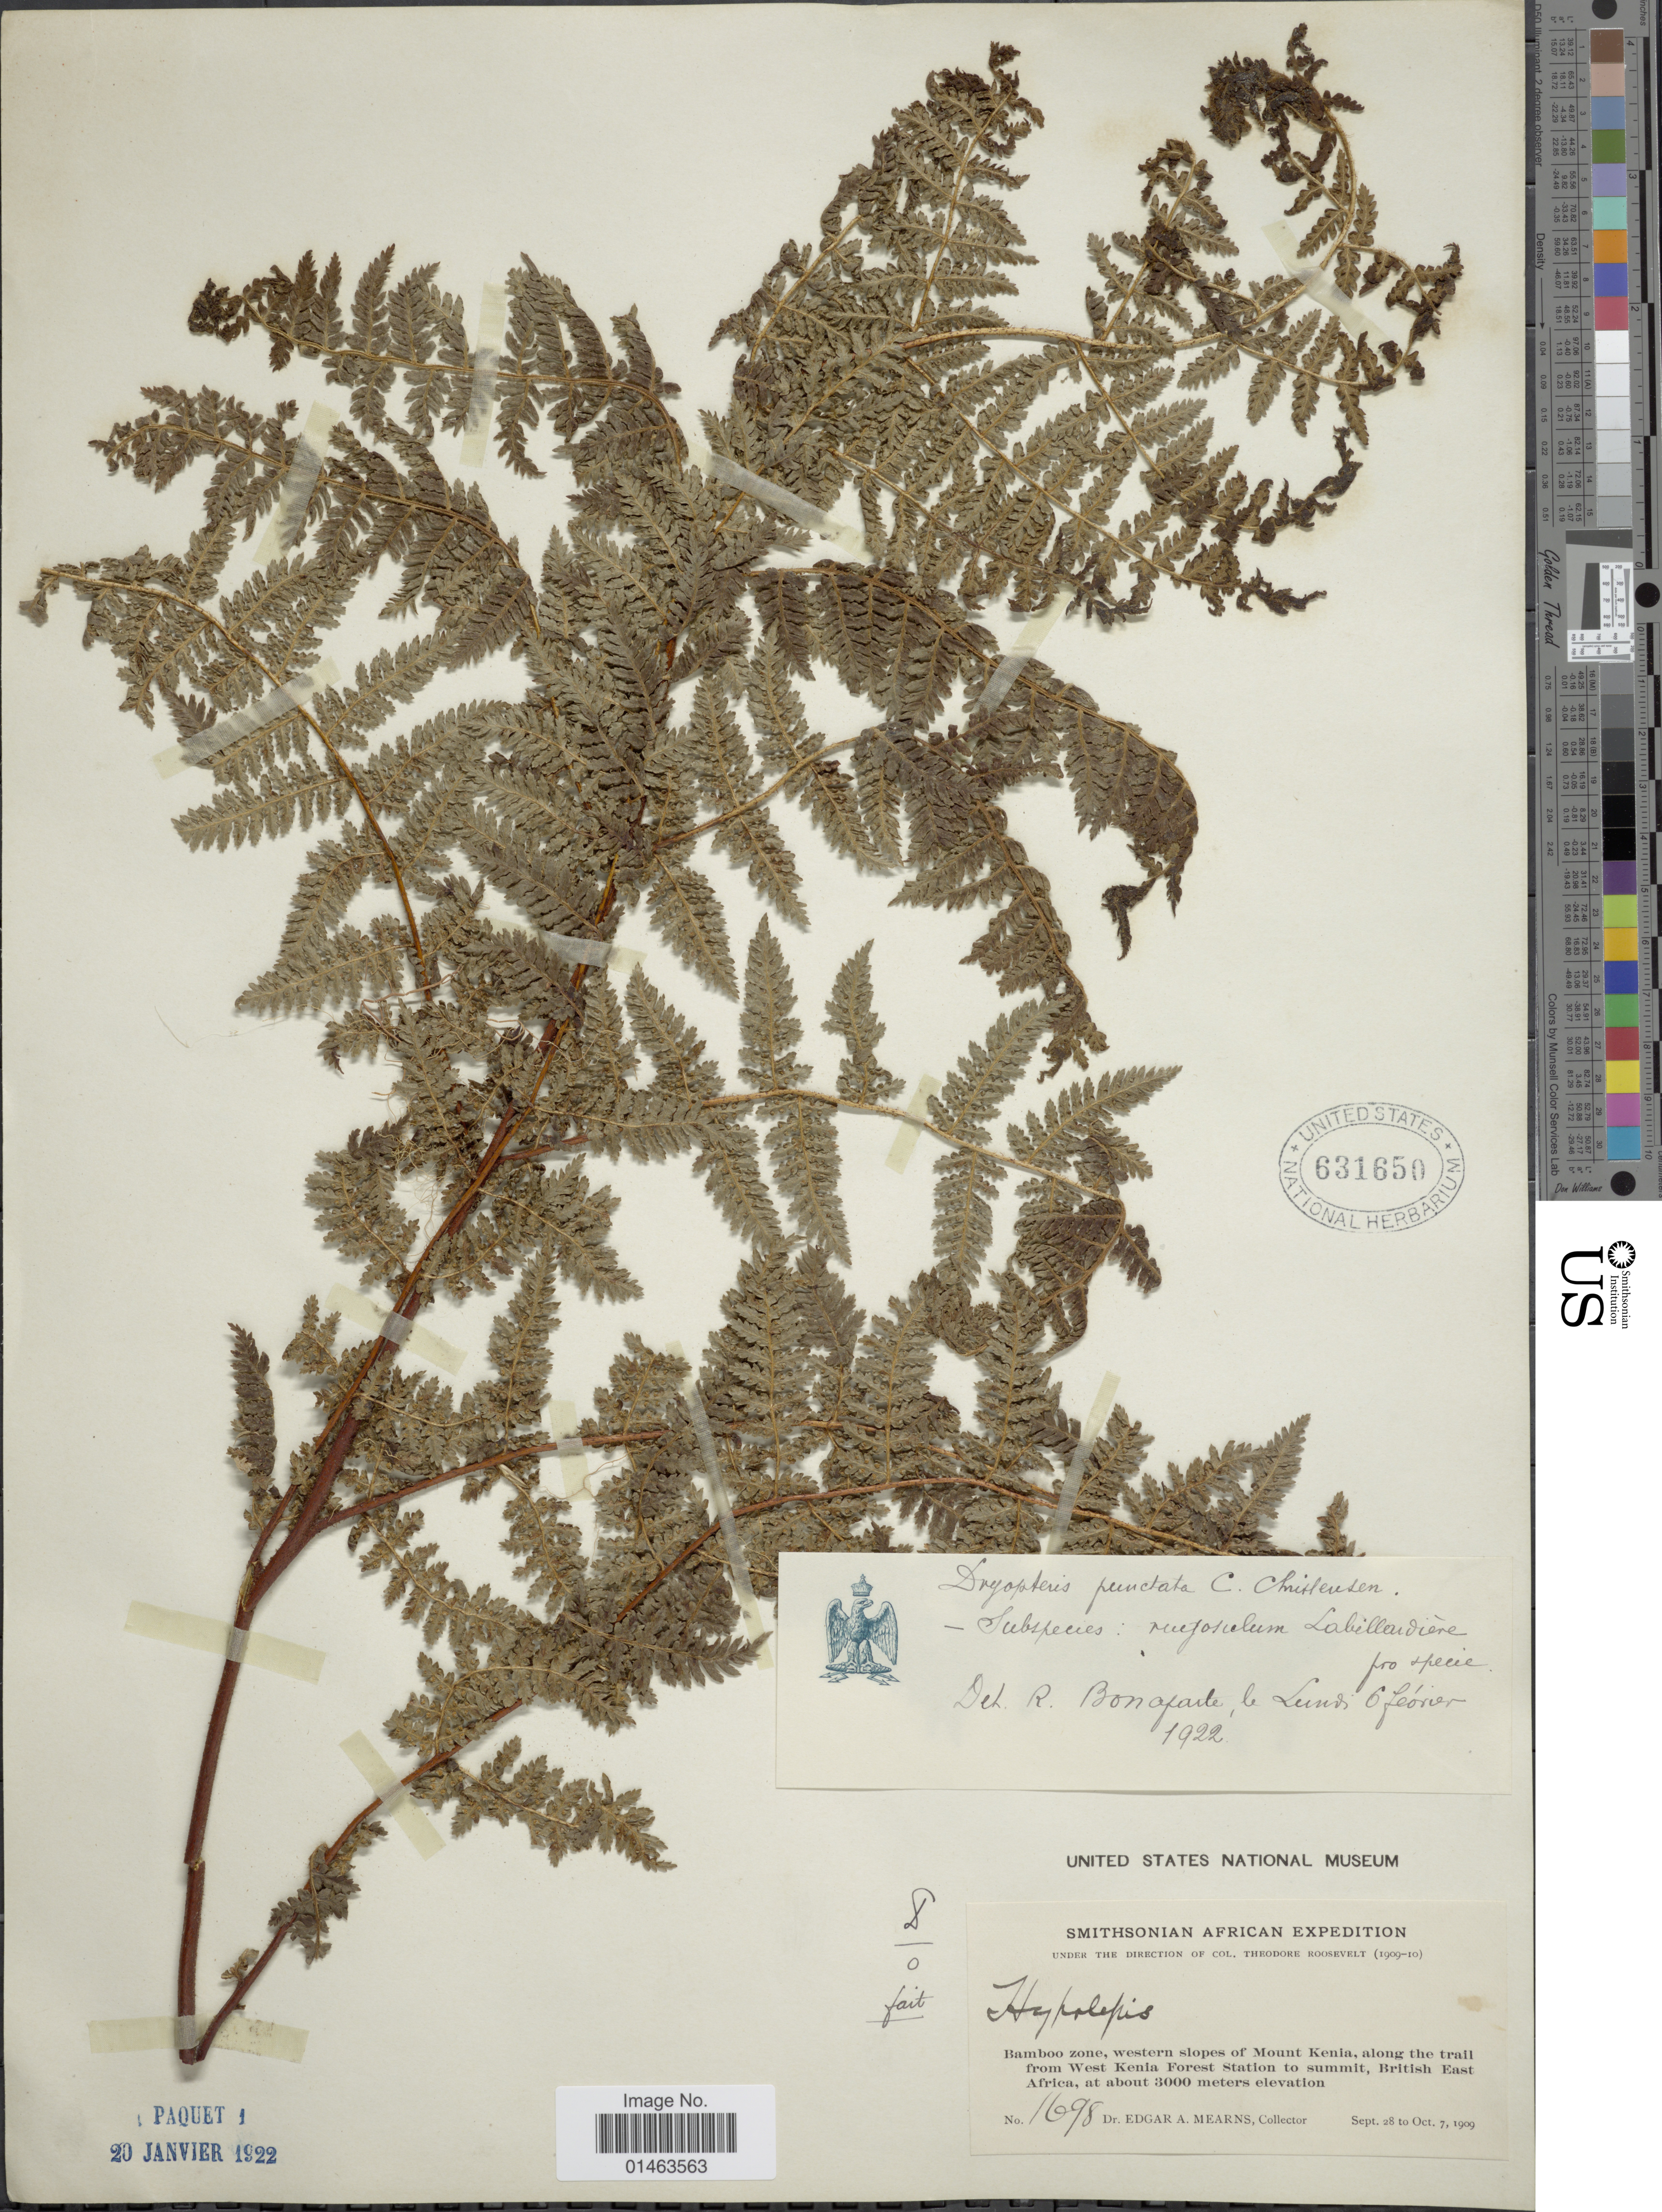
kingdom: Plantae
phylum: Tracheophyta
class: Polypodiopsida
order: Polypodiales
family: Dennstaedtiaceae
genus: Hypolepis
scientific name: Hypolepis rugosula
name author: (Labill.) J. Sm.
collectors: E. A. Mearns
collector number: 1698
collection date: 1909-09-28/1909-10-07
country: Kenya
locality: Bamboo zone, western slopes of Mount Kenia, along the trail from West Kenia Forest Station to summit., Britisch easr Africa.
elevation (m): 3000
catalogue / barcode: US 631650